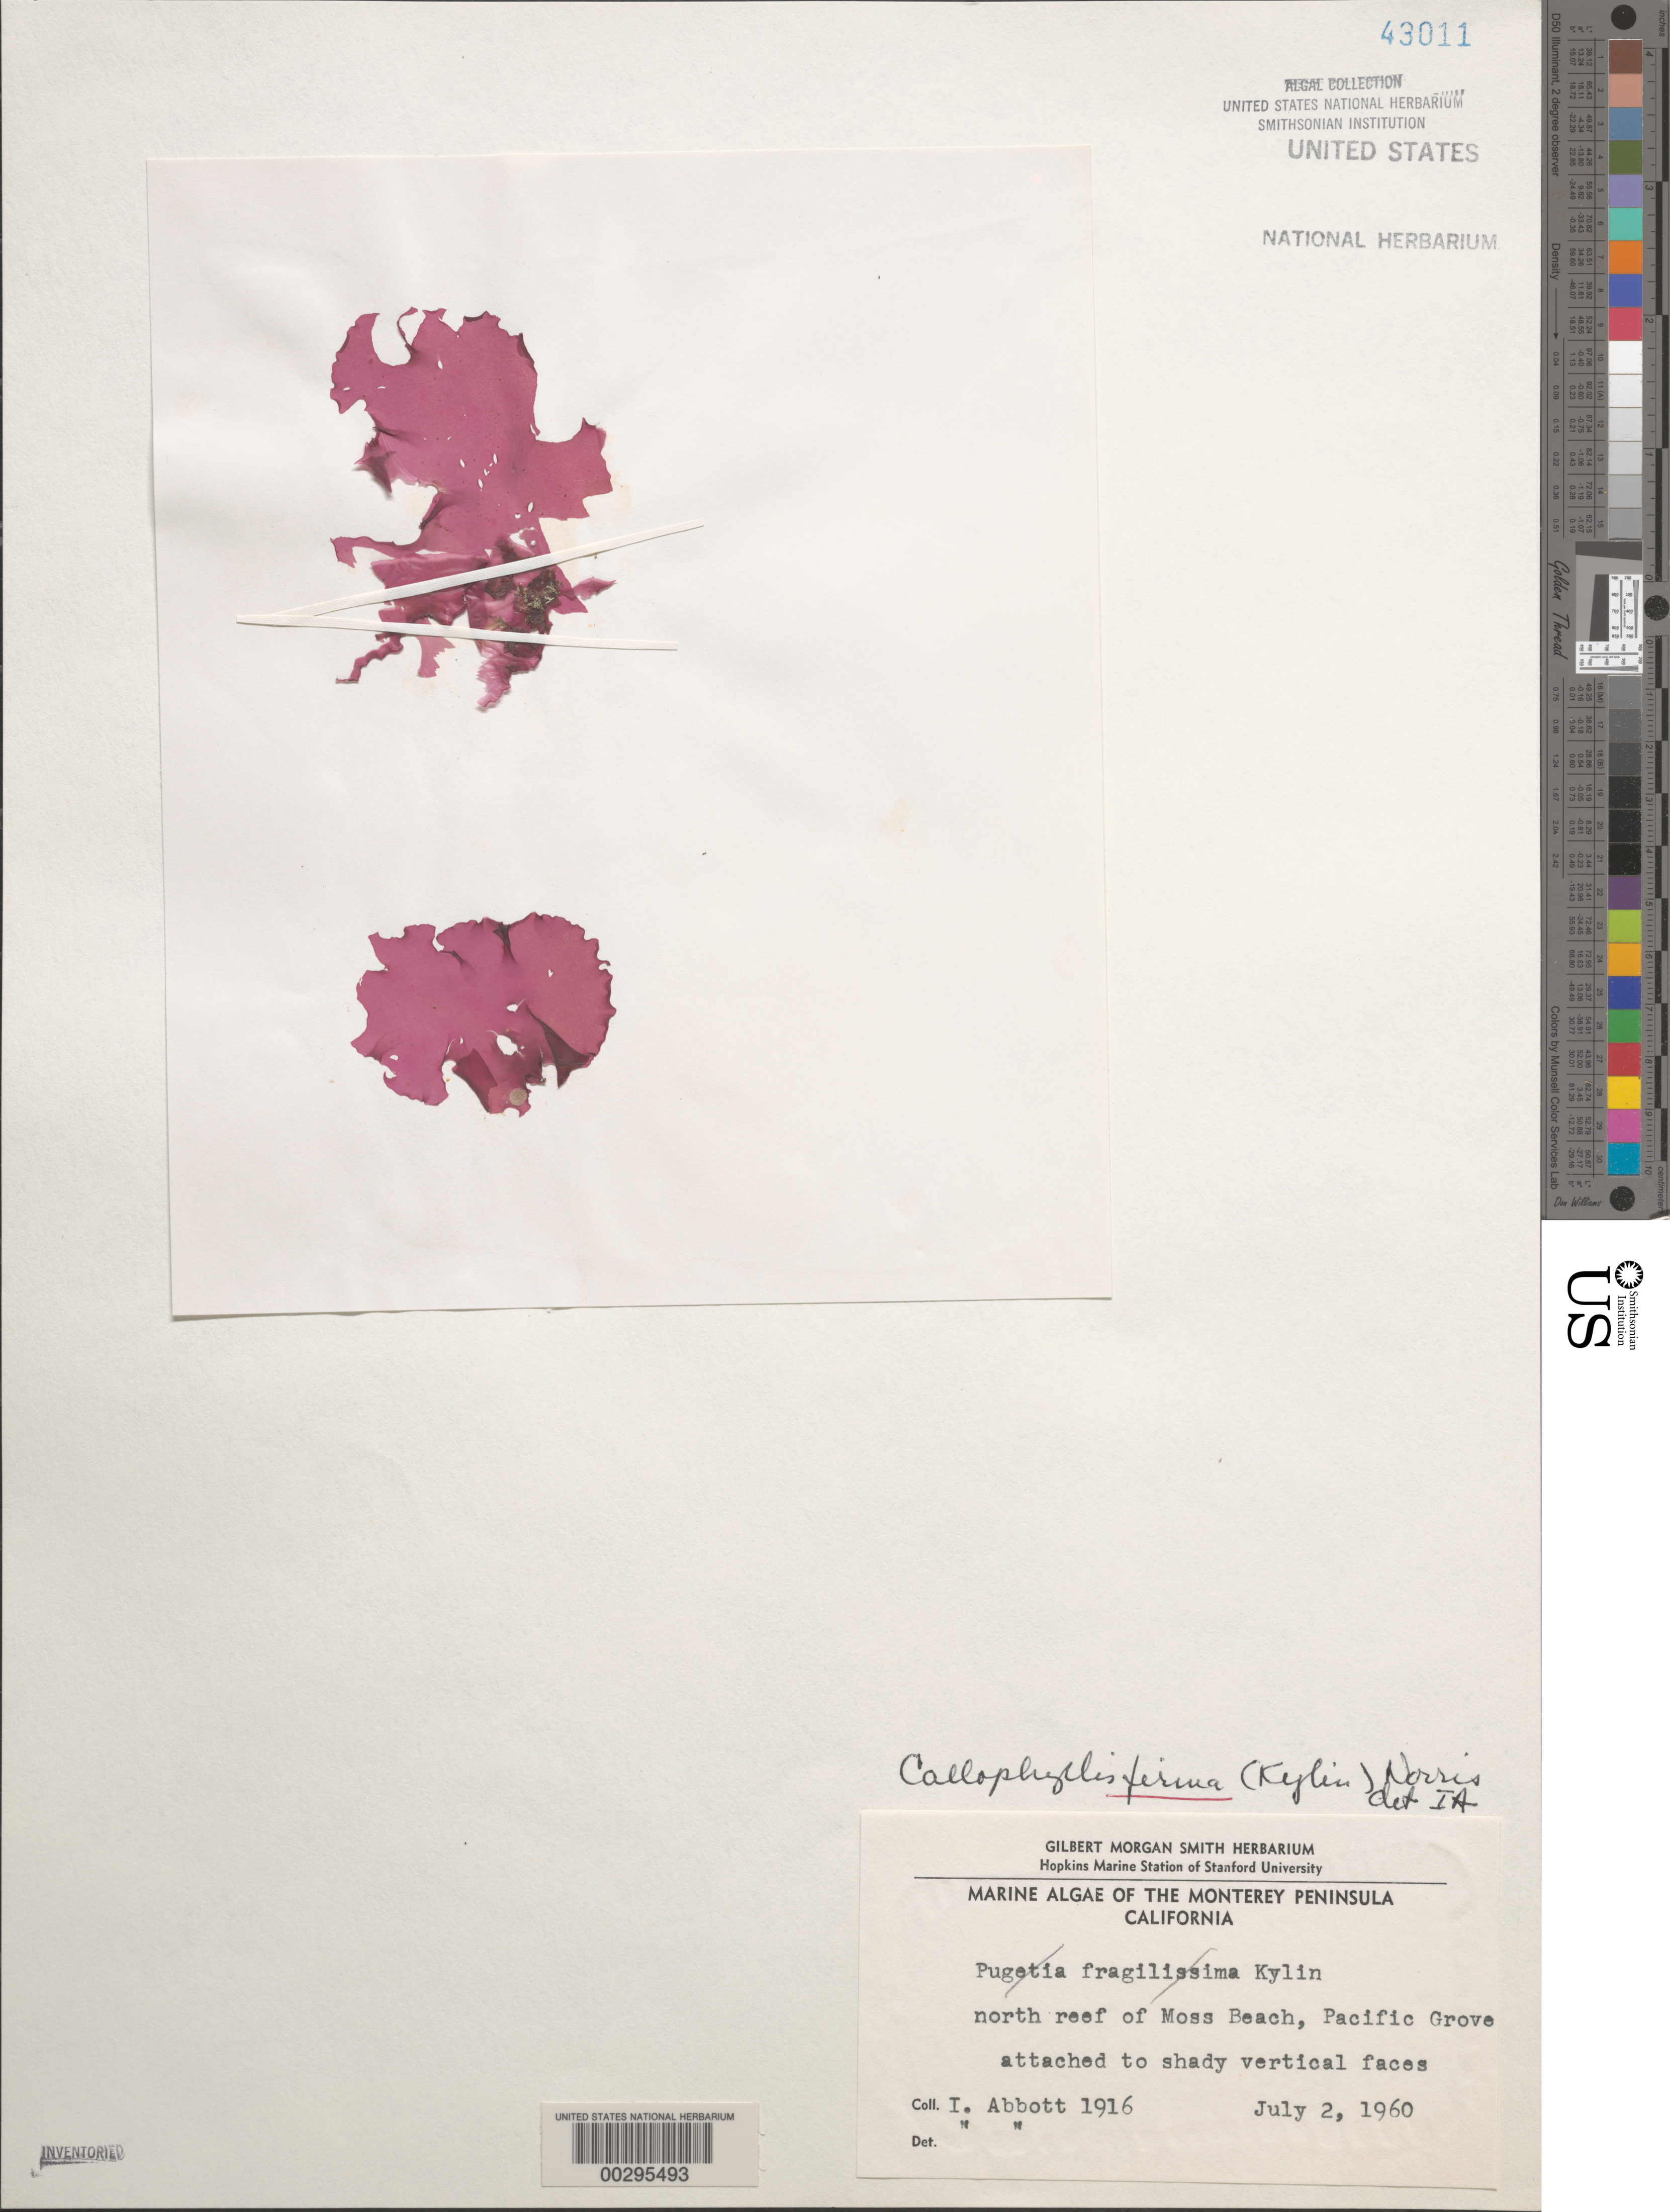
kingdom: Plantae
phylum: Rhodophyta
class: Florideophyceae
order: Gigartinales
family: Kallymeniaceae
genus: Salishia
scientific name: Salishia firma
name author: (Kylin) Clarkston & G.W. Saunders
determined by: Algae name updating Project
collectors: I. A. Abbott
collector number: IAA 1916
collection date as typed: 02 Jul 1960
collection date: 1960-07-02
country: United States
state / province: California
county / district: Monterey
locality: Moss Beach, Pacific Grove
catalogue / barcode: US 43011